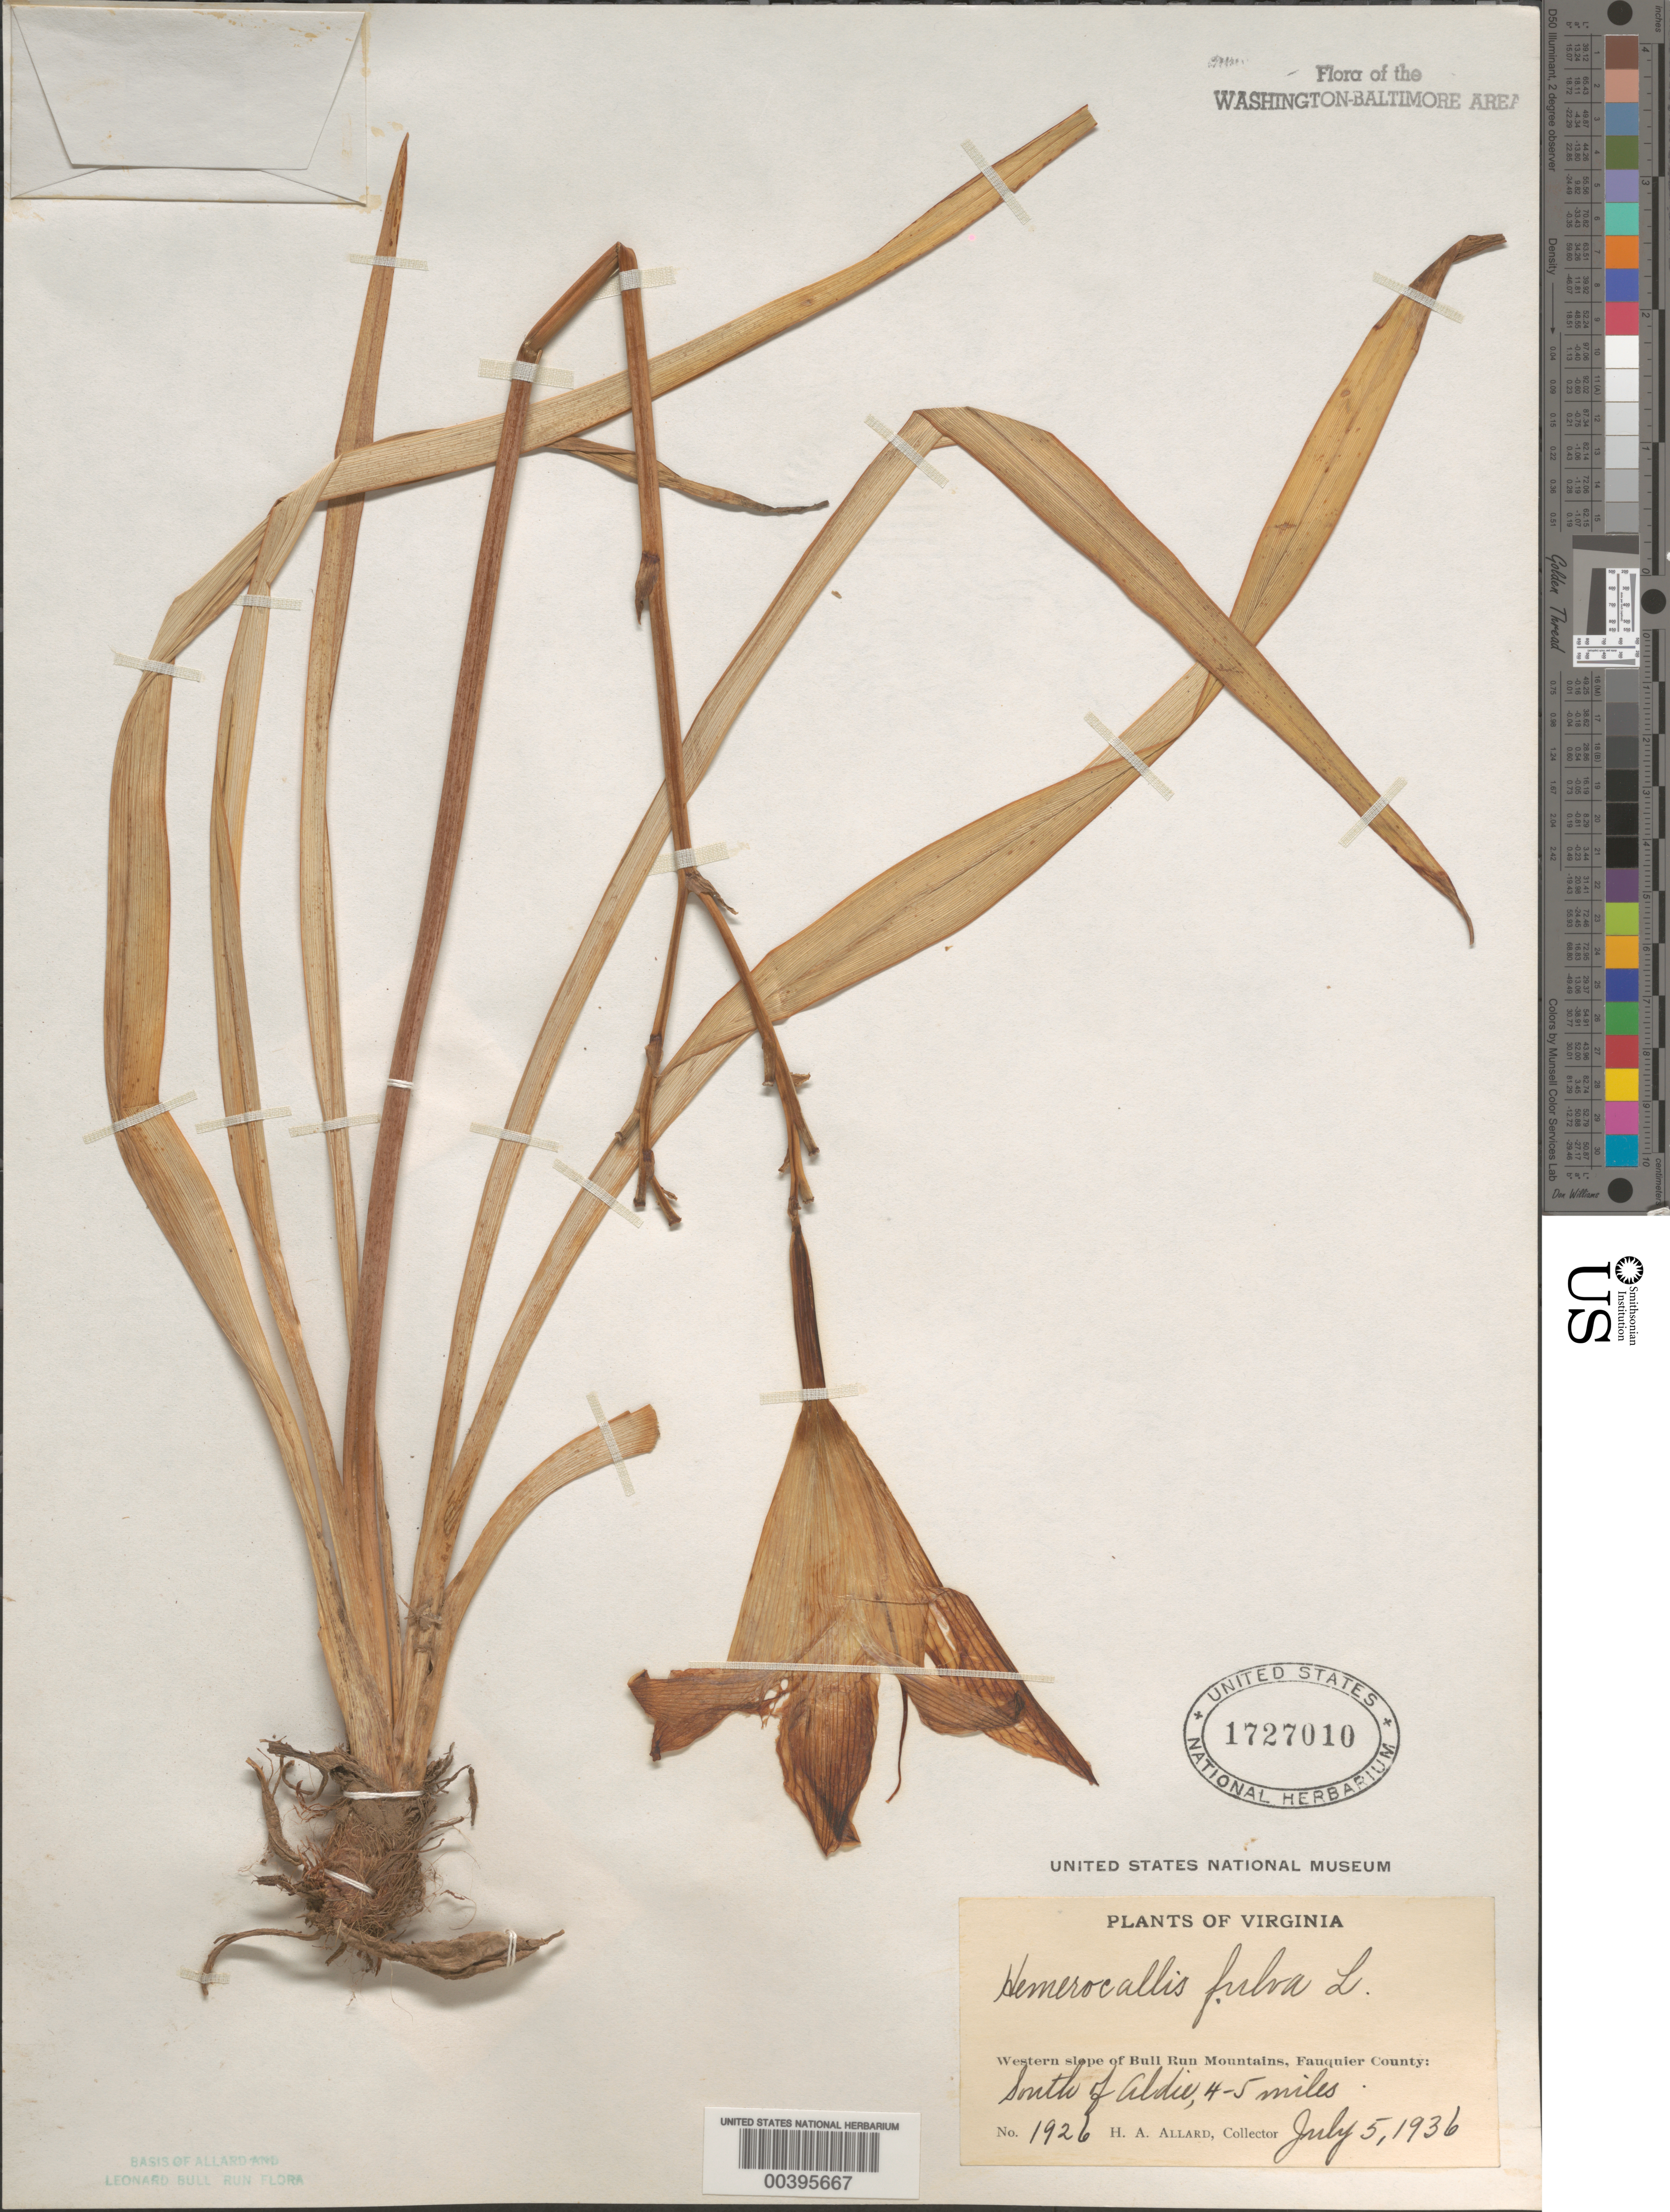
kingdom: Plantae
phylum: Tracheophyta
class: Liliopsida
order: Asparagales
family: Asphodelaceae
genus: Hemerocallis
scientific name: Hemerocallis fulva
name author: L.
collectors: H. A. Allard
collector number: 1926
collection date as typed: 05 Jul 1936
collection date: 1936-07-05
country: United States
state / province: Virginia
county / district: Fauquier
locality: South of Aldie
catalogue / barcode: US 1727010